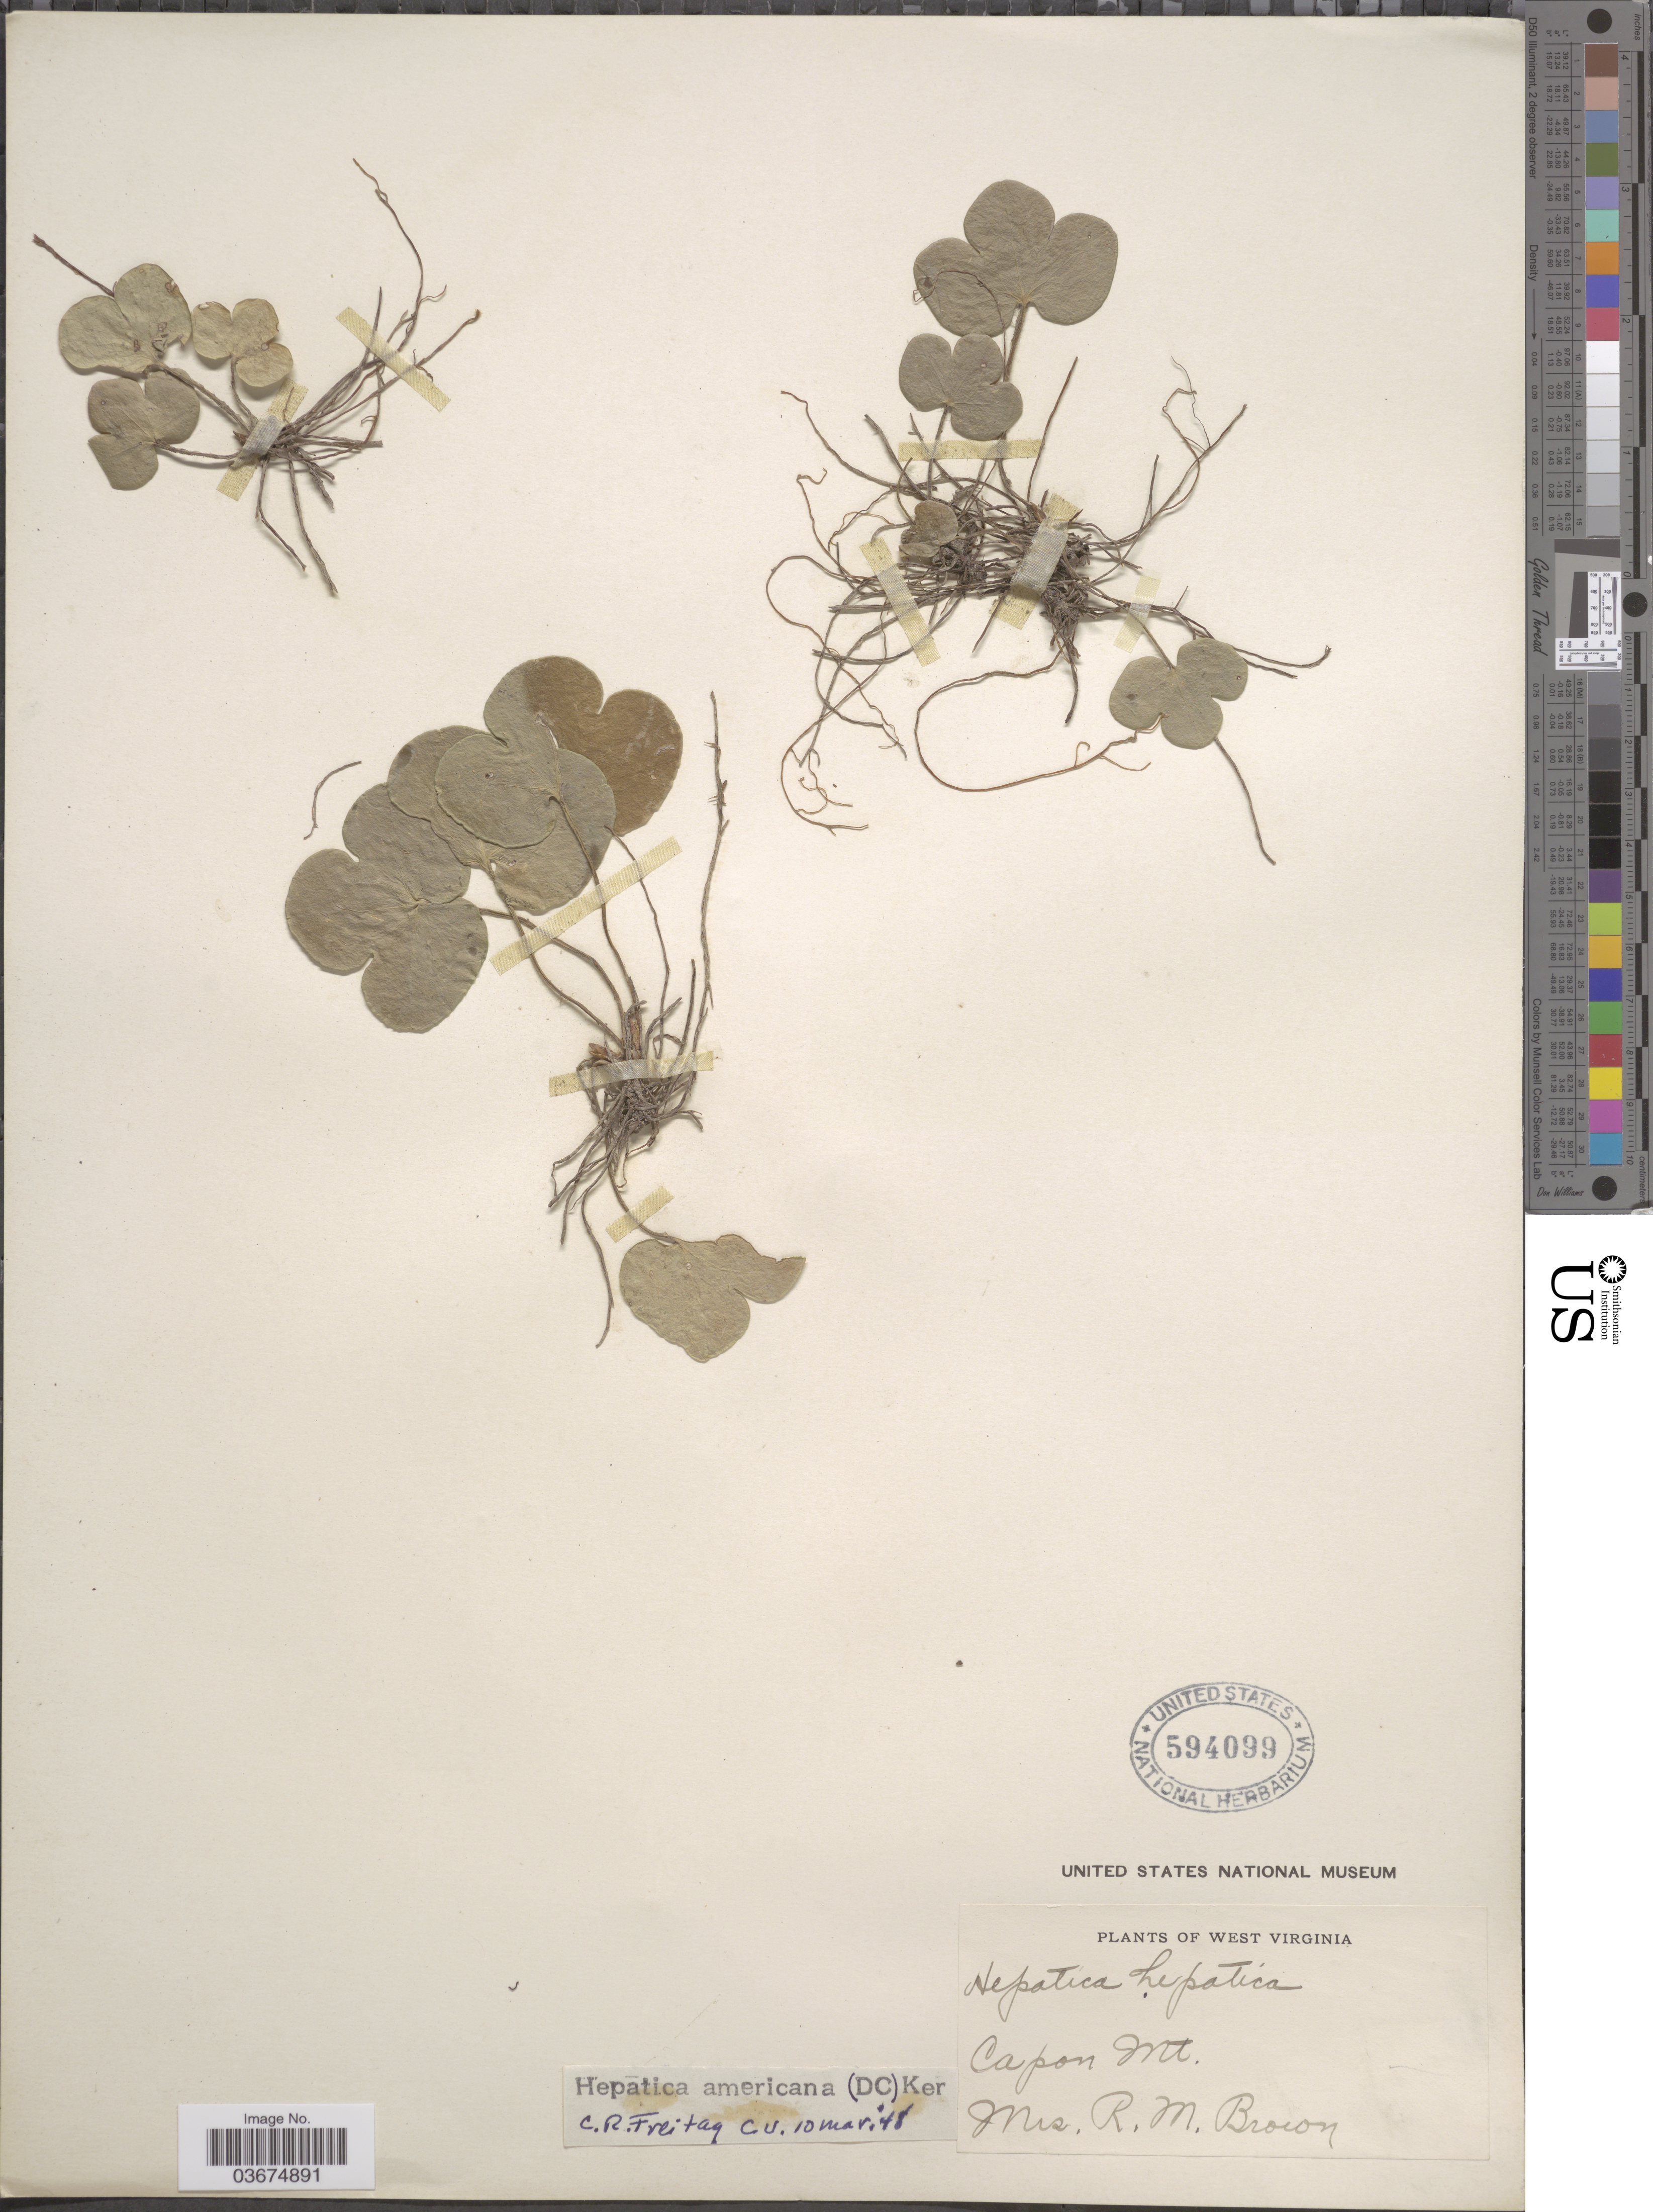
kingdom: Plantae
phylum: Tracheophyta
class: Magnoliopsida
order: Ranunculales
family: Ranunculaceae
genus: Hepatica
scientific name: Hepatica americana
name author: (DC.) Ker Gawl.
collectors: R. Brown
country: United States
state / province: West Virginia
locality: Capon Mt.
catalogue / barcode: US 594099